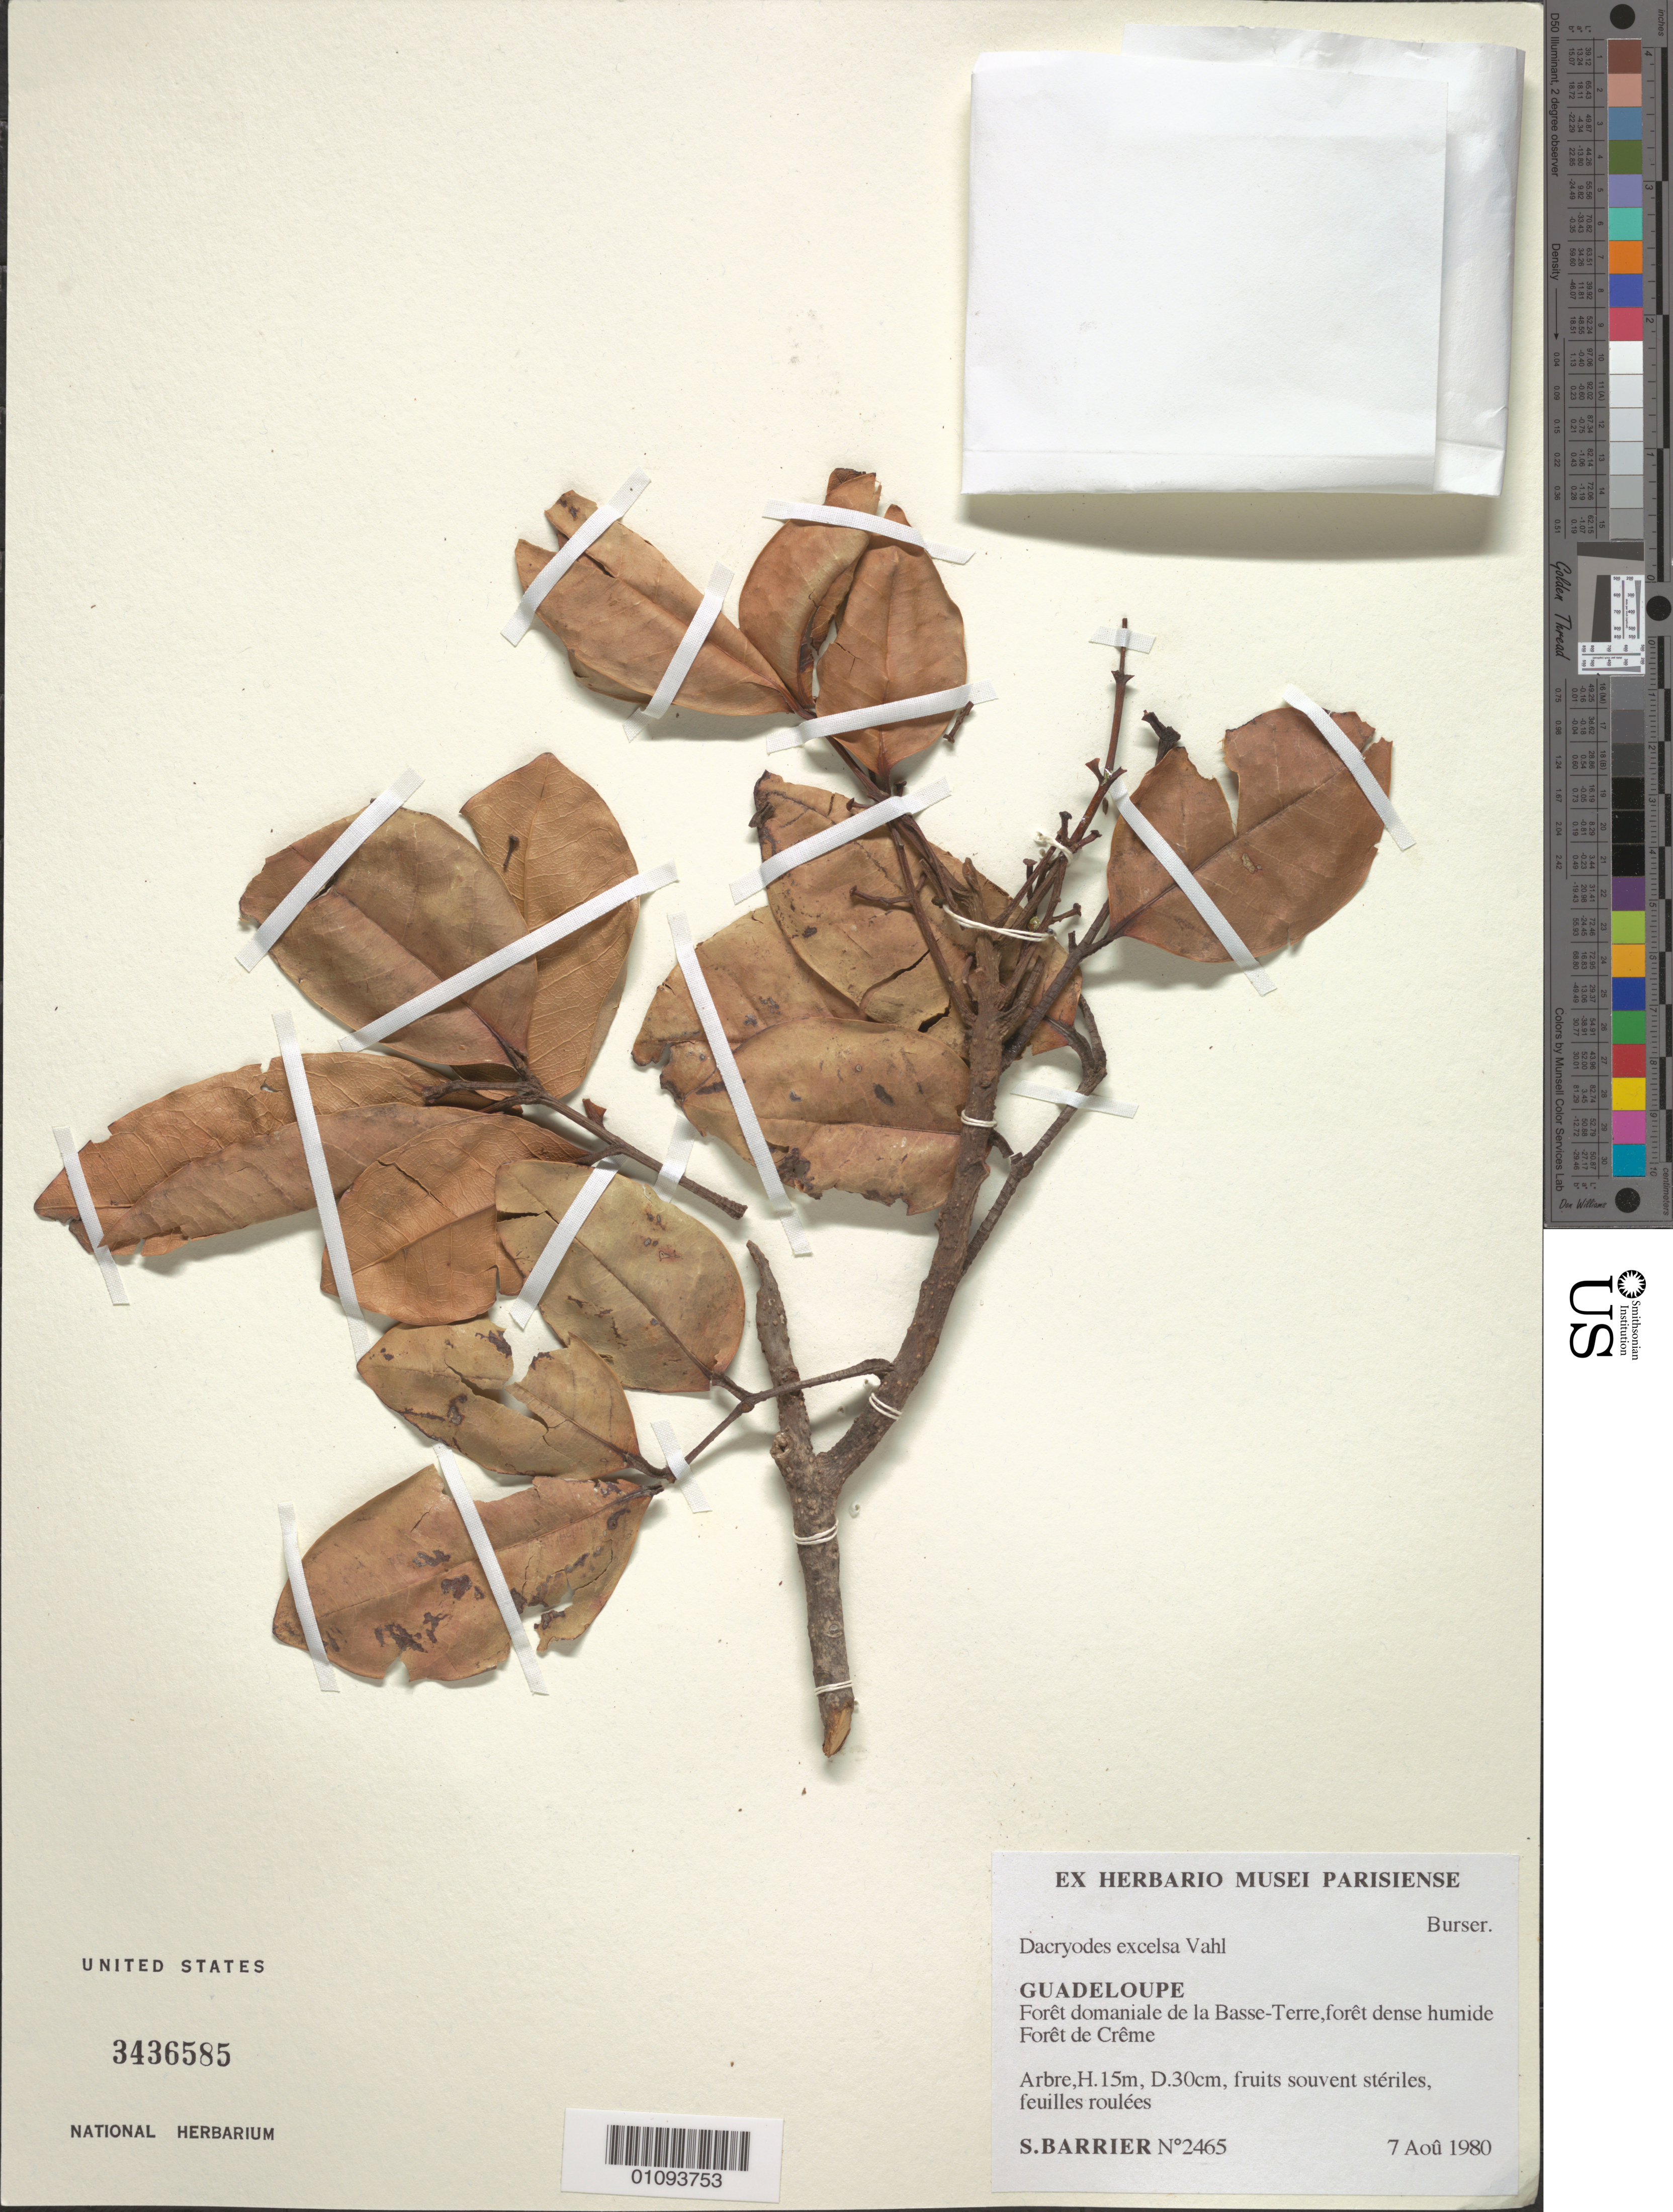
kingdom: Plantae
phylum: Tracheophyta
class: Magnoliopsida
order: Sapindales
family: Burseraceae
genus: Dacryodes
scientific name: Dacryodes excelsa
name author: Vahl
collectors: ex herb. Mus. Paris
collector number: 2465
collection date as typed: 07 Apr 1980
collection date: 1980-04-07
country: Guadeloupe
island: Basse Terre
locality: Foret domaniale de la Basse-Terre, foret dense humide Foret de Creme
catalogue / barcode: US 3436585